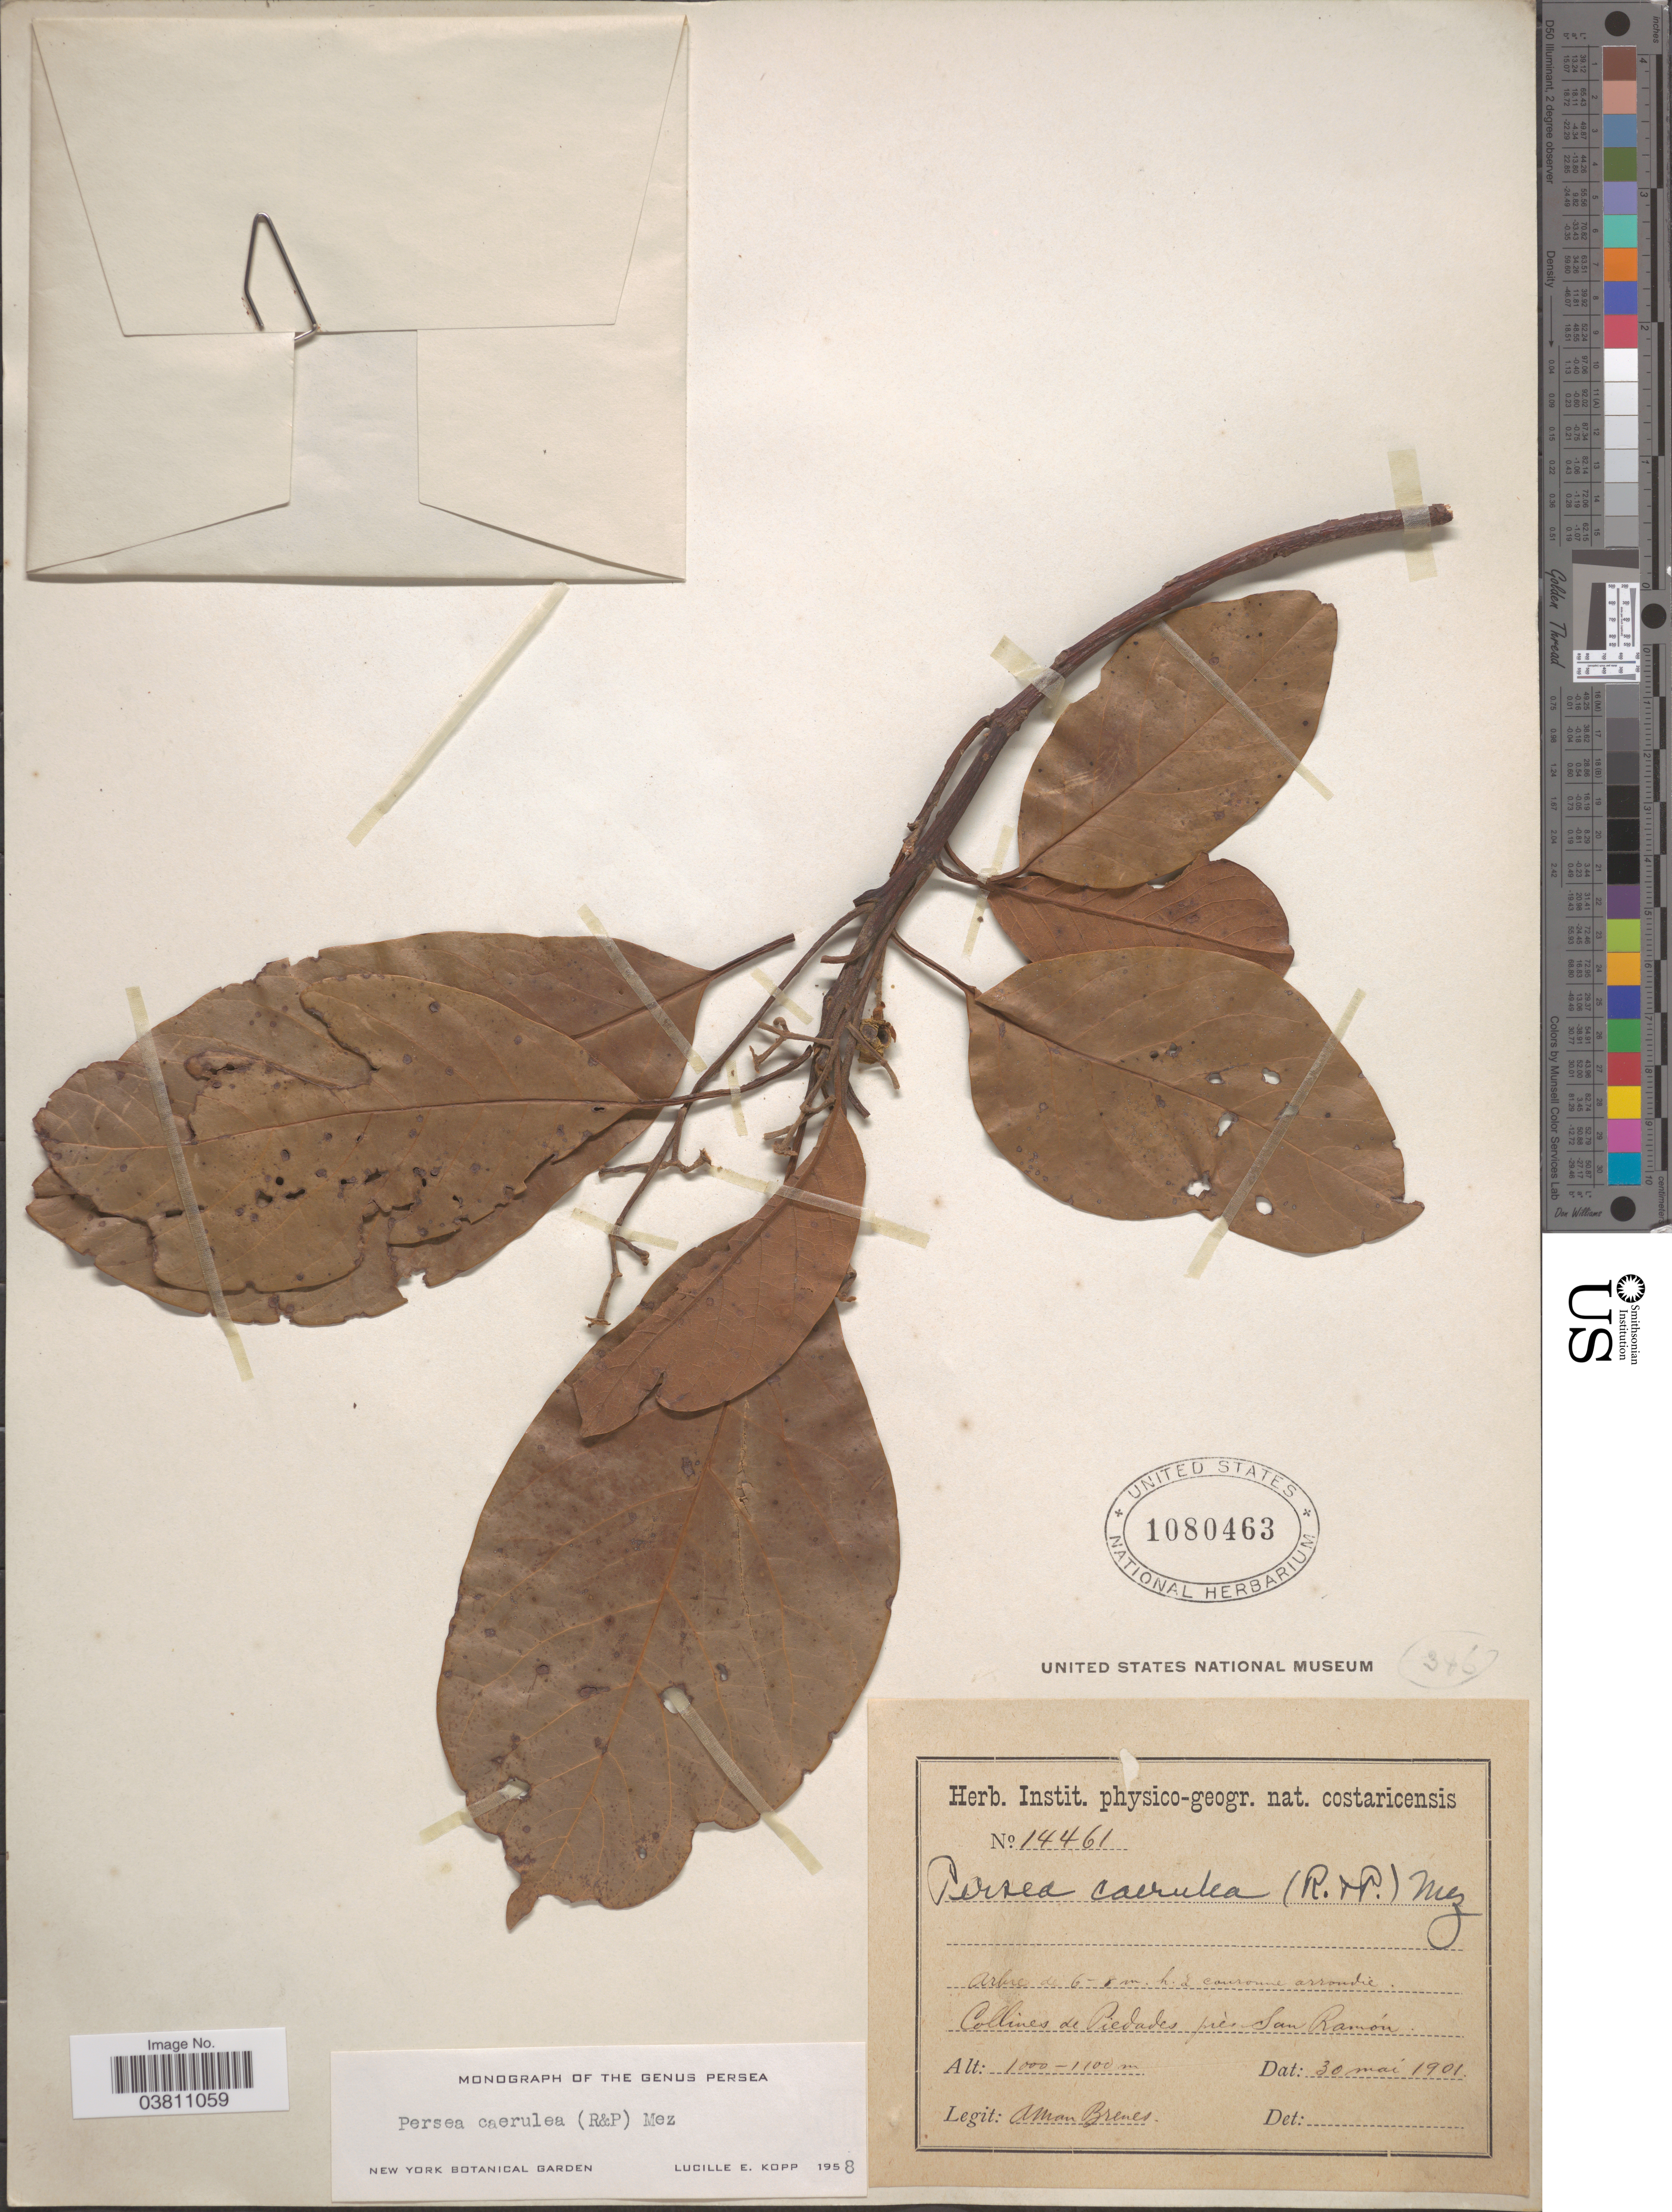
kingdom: Plantae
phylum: Tracheophyta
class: Magnoliopsida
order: Laurales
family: Lauraceae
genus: Persea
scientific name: Persea caerulea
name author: (Ruiz & Pav.) Mez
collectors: A. Brenes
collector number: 14461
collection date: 1901-05-30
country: Costa Rica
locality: Collines de Piedades près San Ramón.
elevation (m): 1000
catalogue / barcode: US 1080463